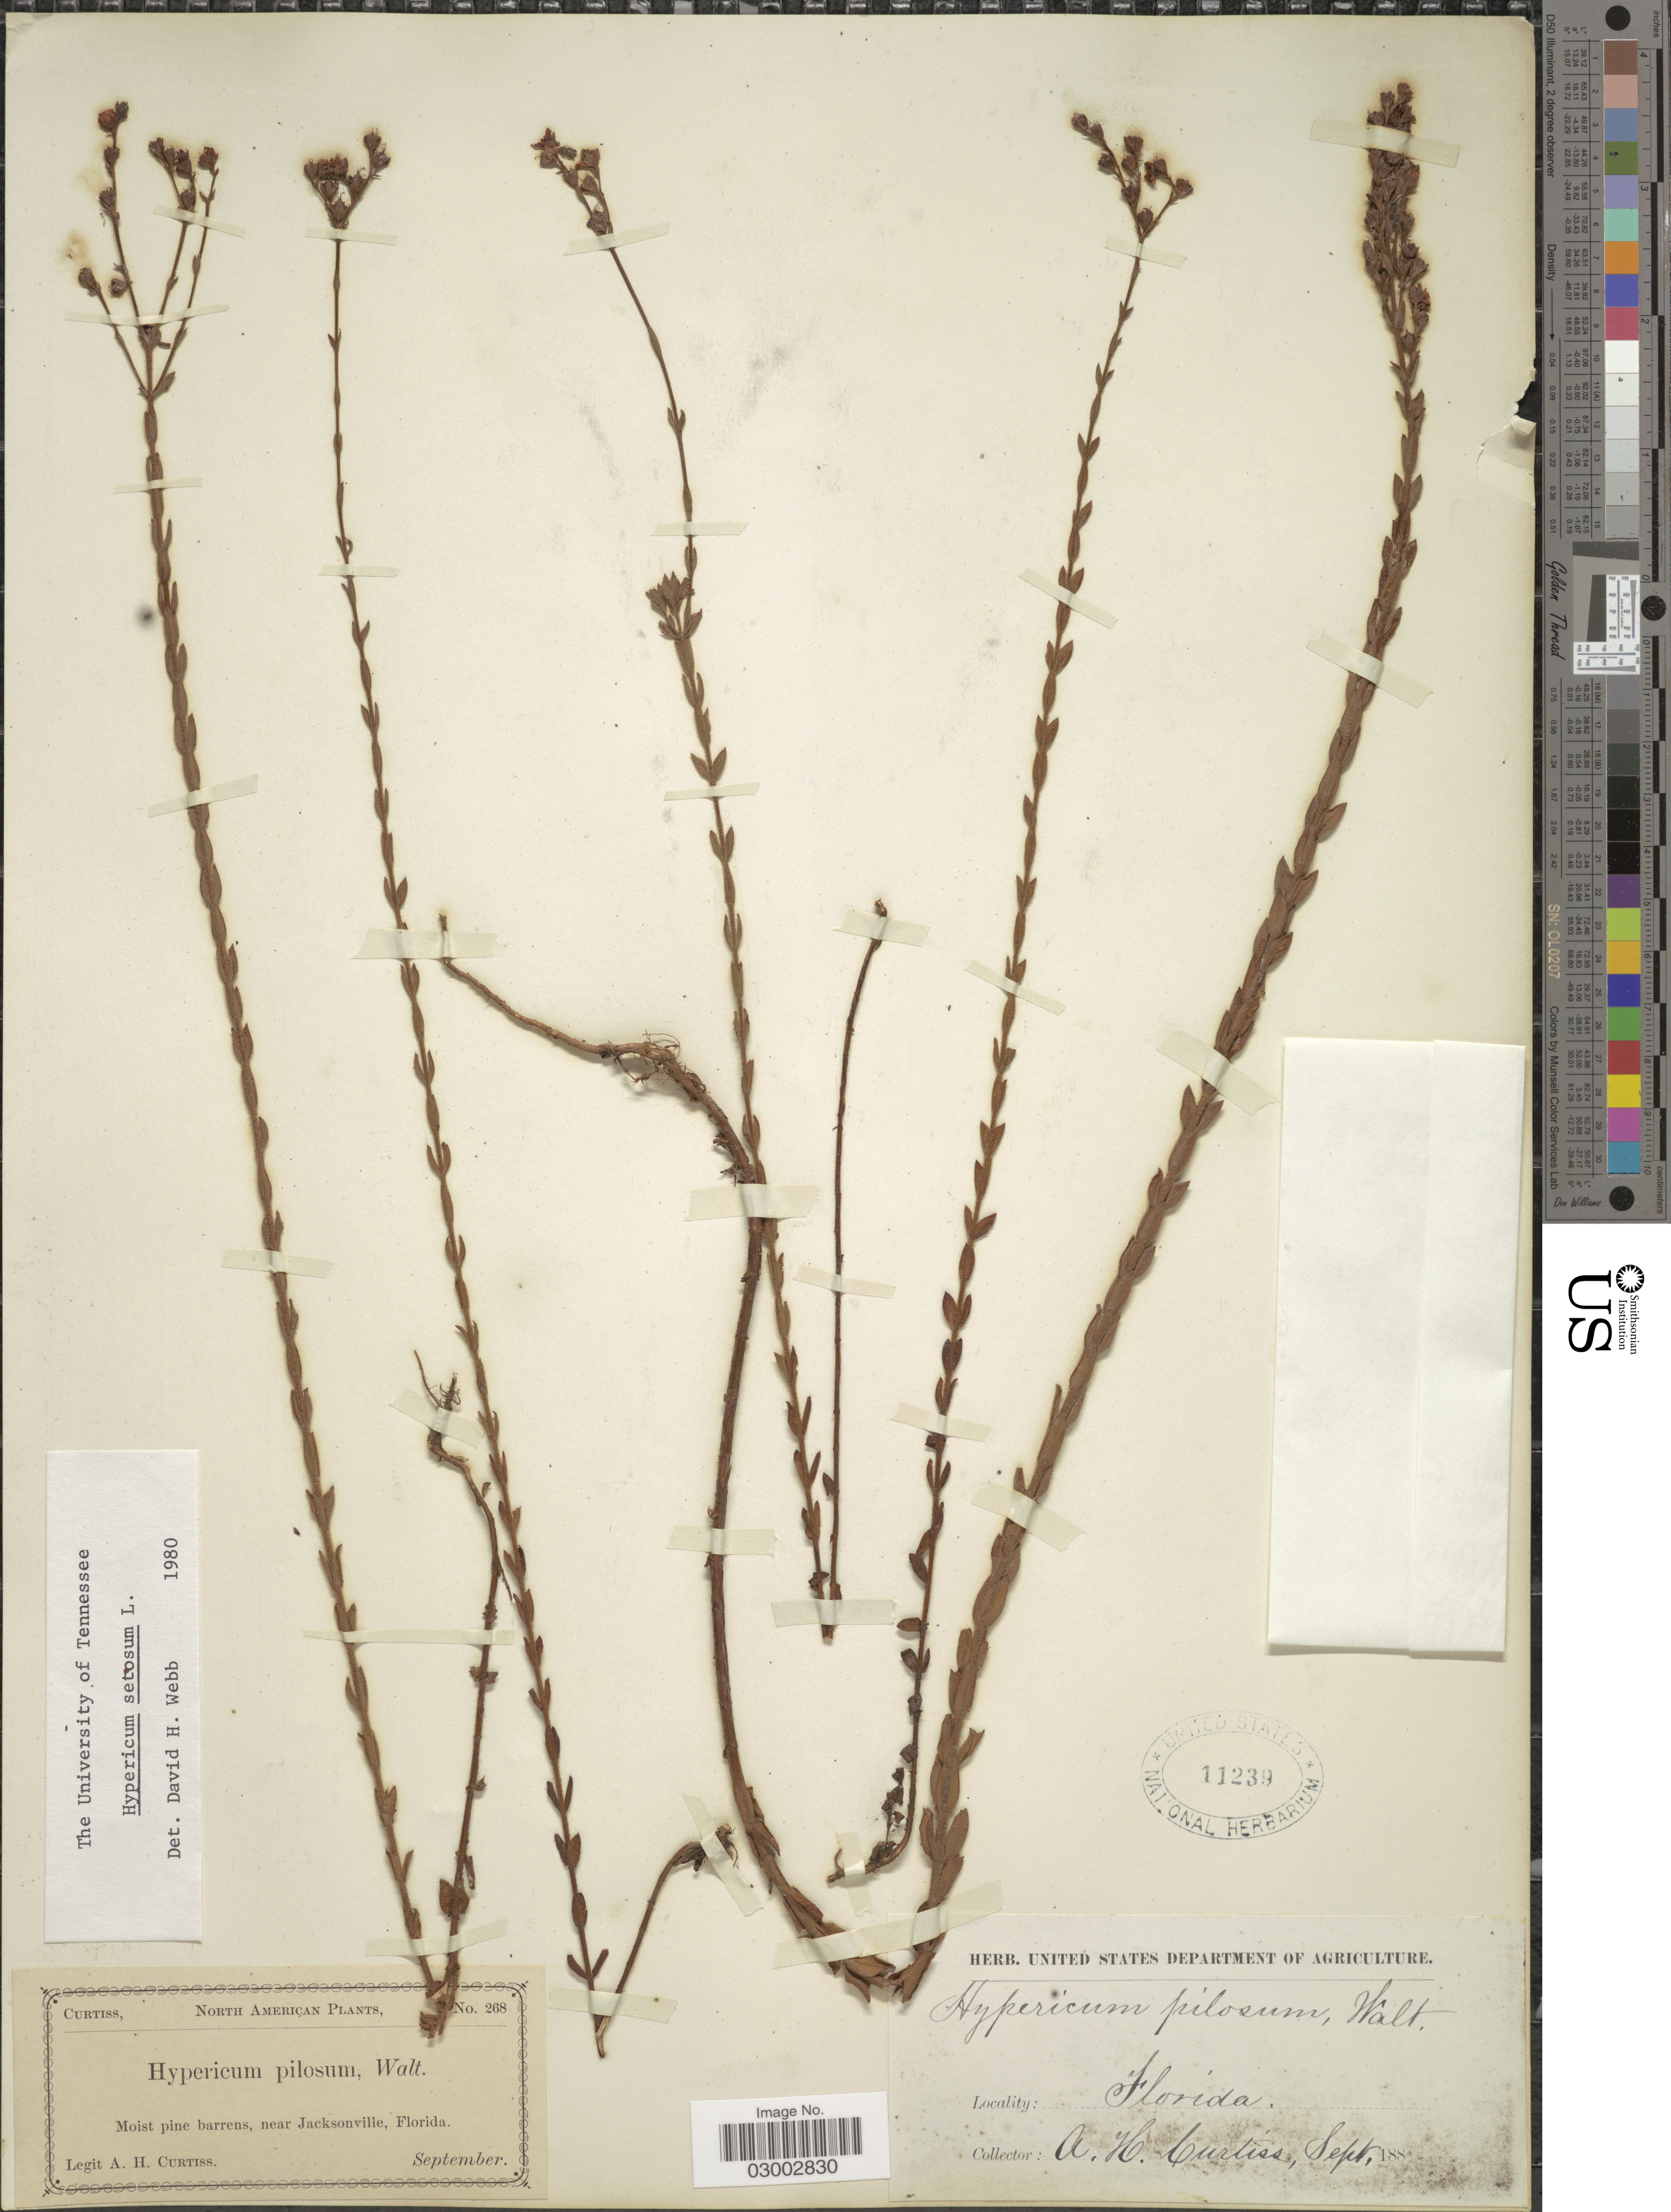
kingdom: Plantae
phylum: Tracheophyta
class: Magnoliopsida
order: Malpighiales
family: Hypericaceae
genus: Hypericum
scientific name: Hypericum setosum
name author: L.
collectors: A. Curtis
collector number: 268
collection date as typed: Sept. 188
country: United States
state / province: Florida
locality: Moist pine barrens, near Jacksonville.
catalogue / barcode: US 11239